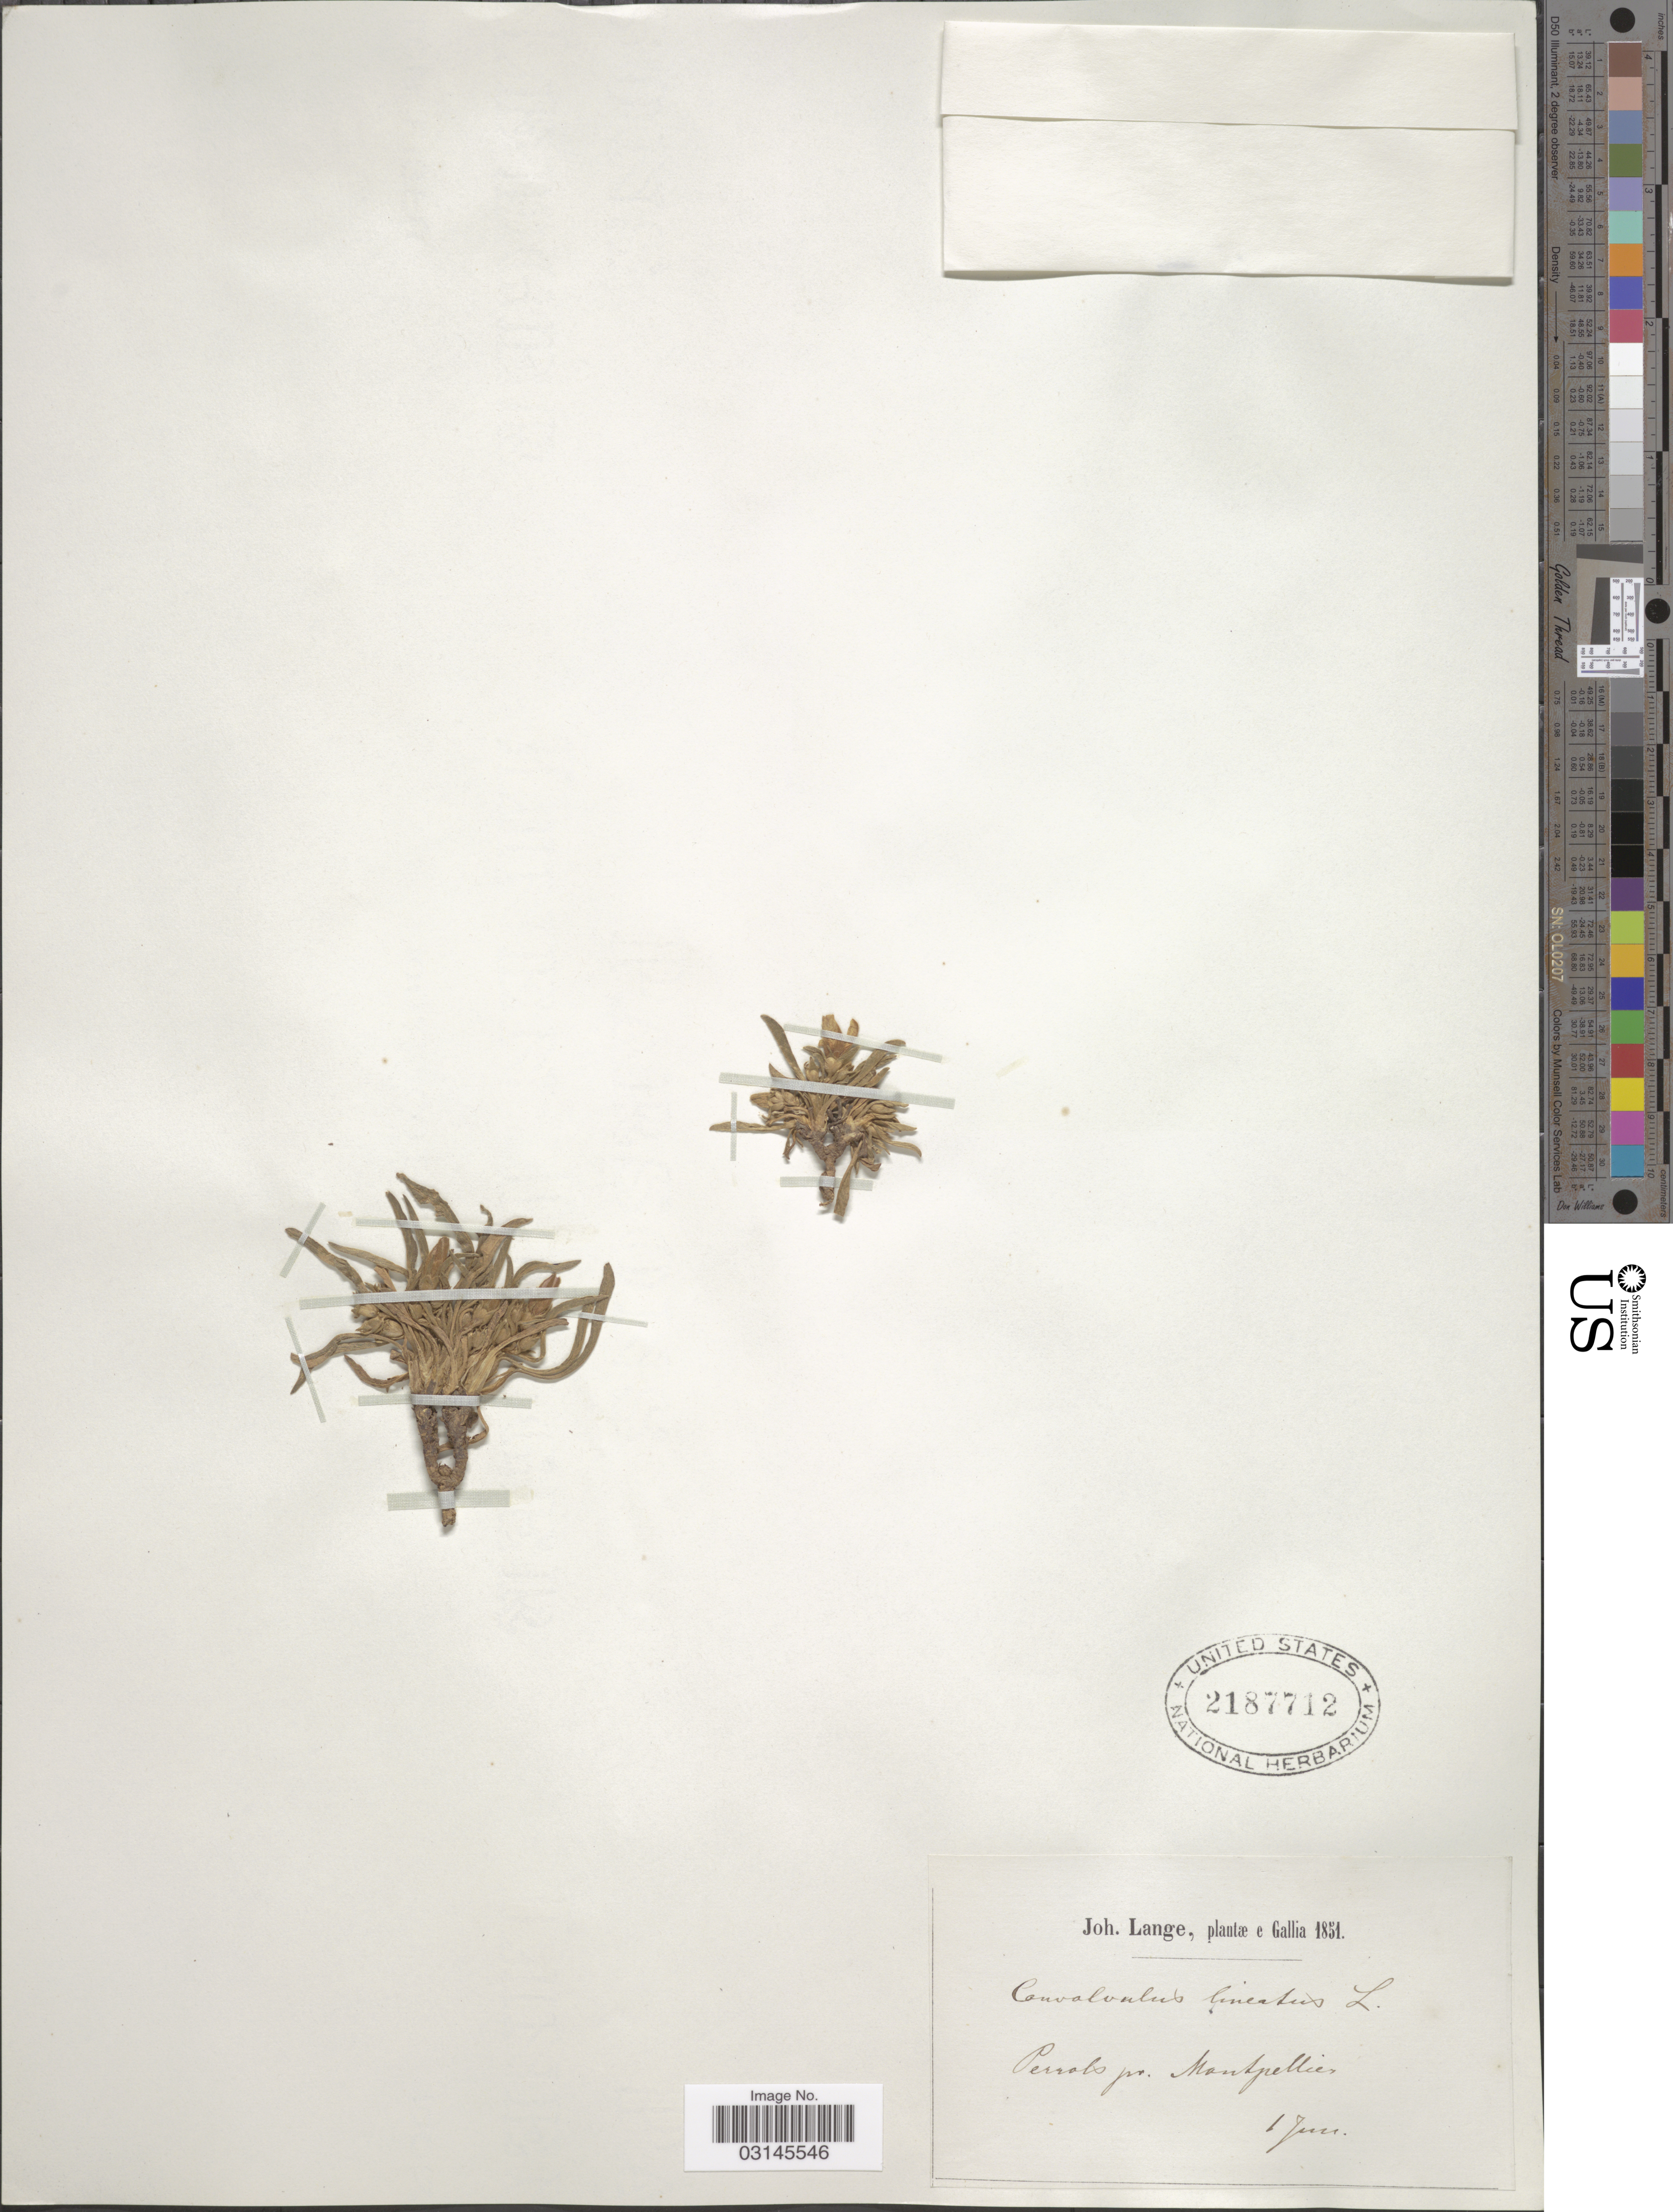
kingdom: Plantae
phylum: Tracheophyta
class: Magnoliopsida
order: Solanales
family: Convolvulaceae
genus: Convolvulus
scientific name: Convolvulus lineatus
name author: L.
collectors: J. M. C. Lange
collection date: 1851-06-01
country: France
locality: Gallia. Perrals pr. Montpellier.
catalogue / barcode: US 2187712